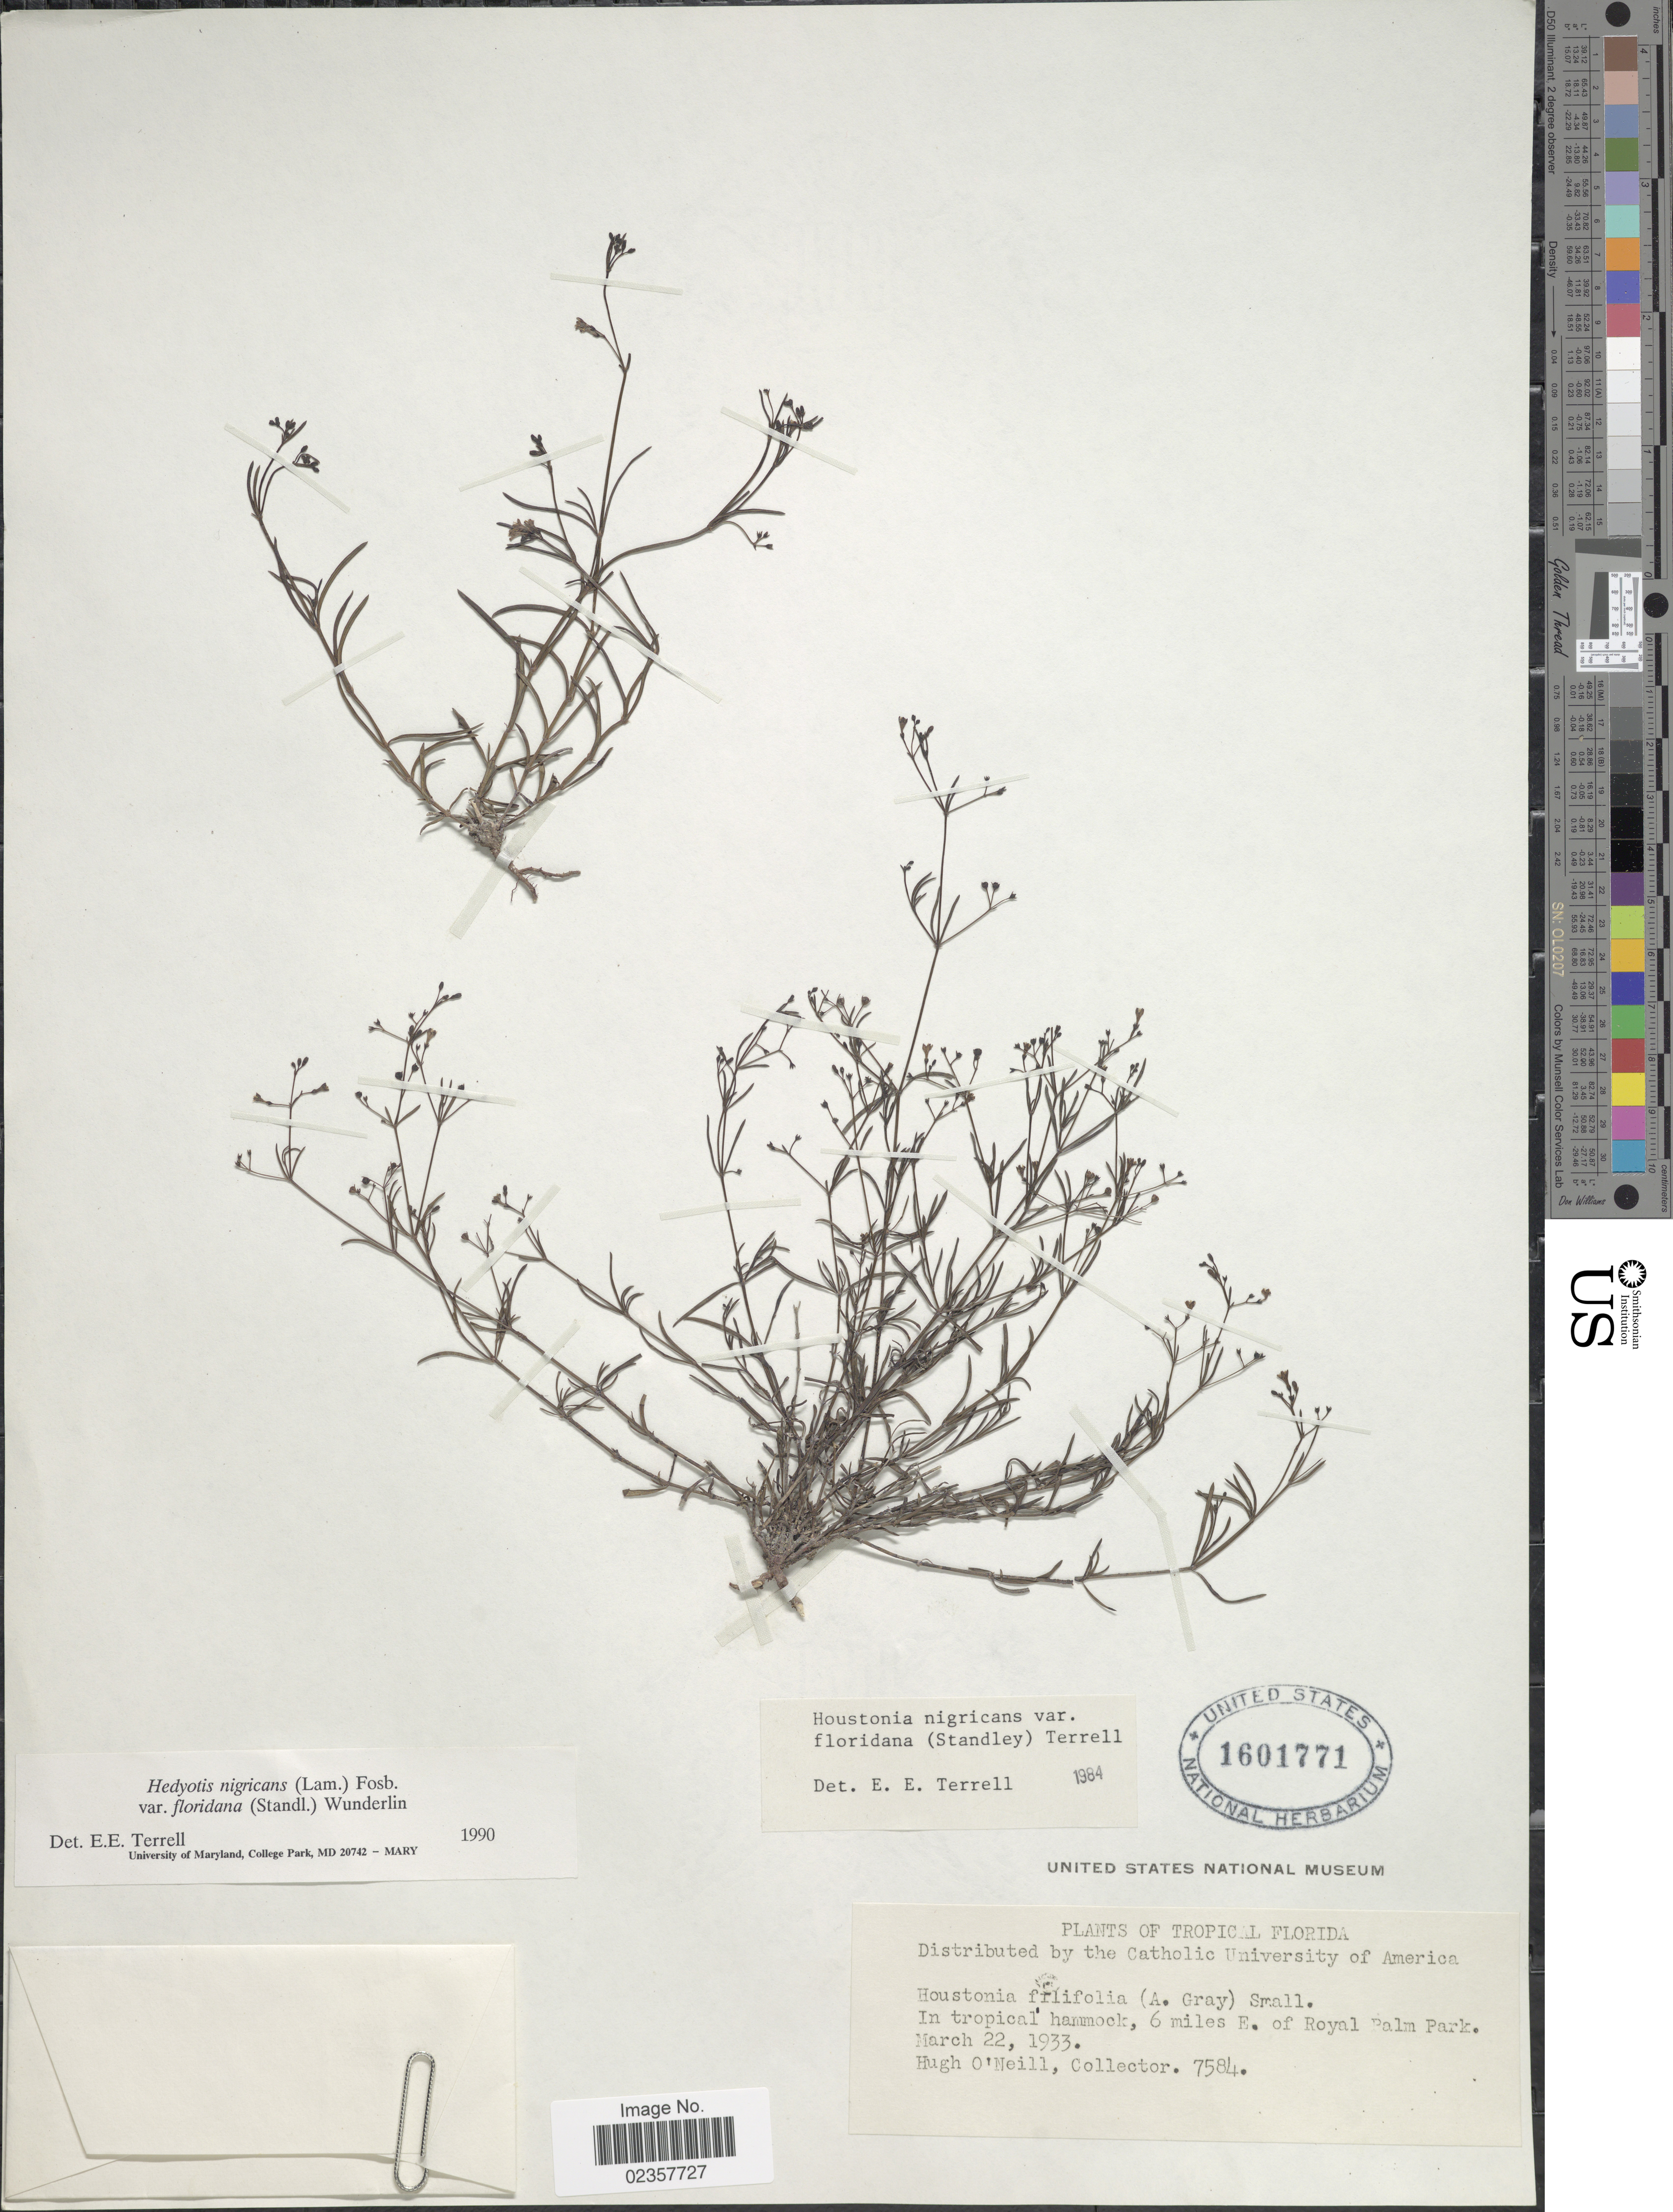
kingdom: Plantae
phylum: Tracheophyta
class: Magnoliopsida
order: Gentianales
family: Rubiaceae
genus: Houstonia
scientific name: Houstonia nigricans var. floridana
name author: (Standl.) Terrell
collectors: H. O'Neill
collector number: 7584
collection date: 1933-03-22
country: United States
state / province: Florida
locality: Tropical, In tropical hammock, 6 miles E. of Royal Palm Park.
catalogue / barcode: US 1601771